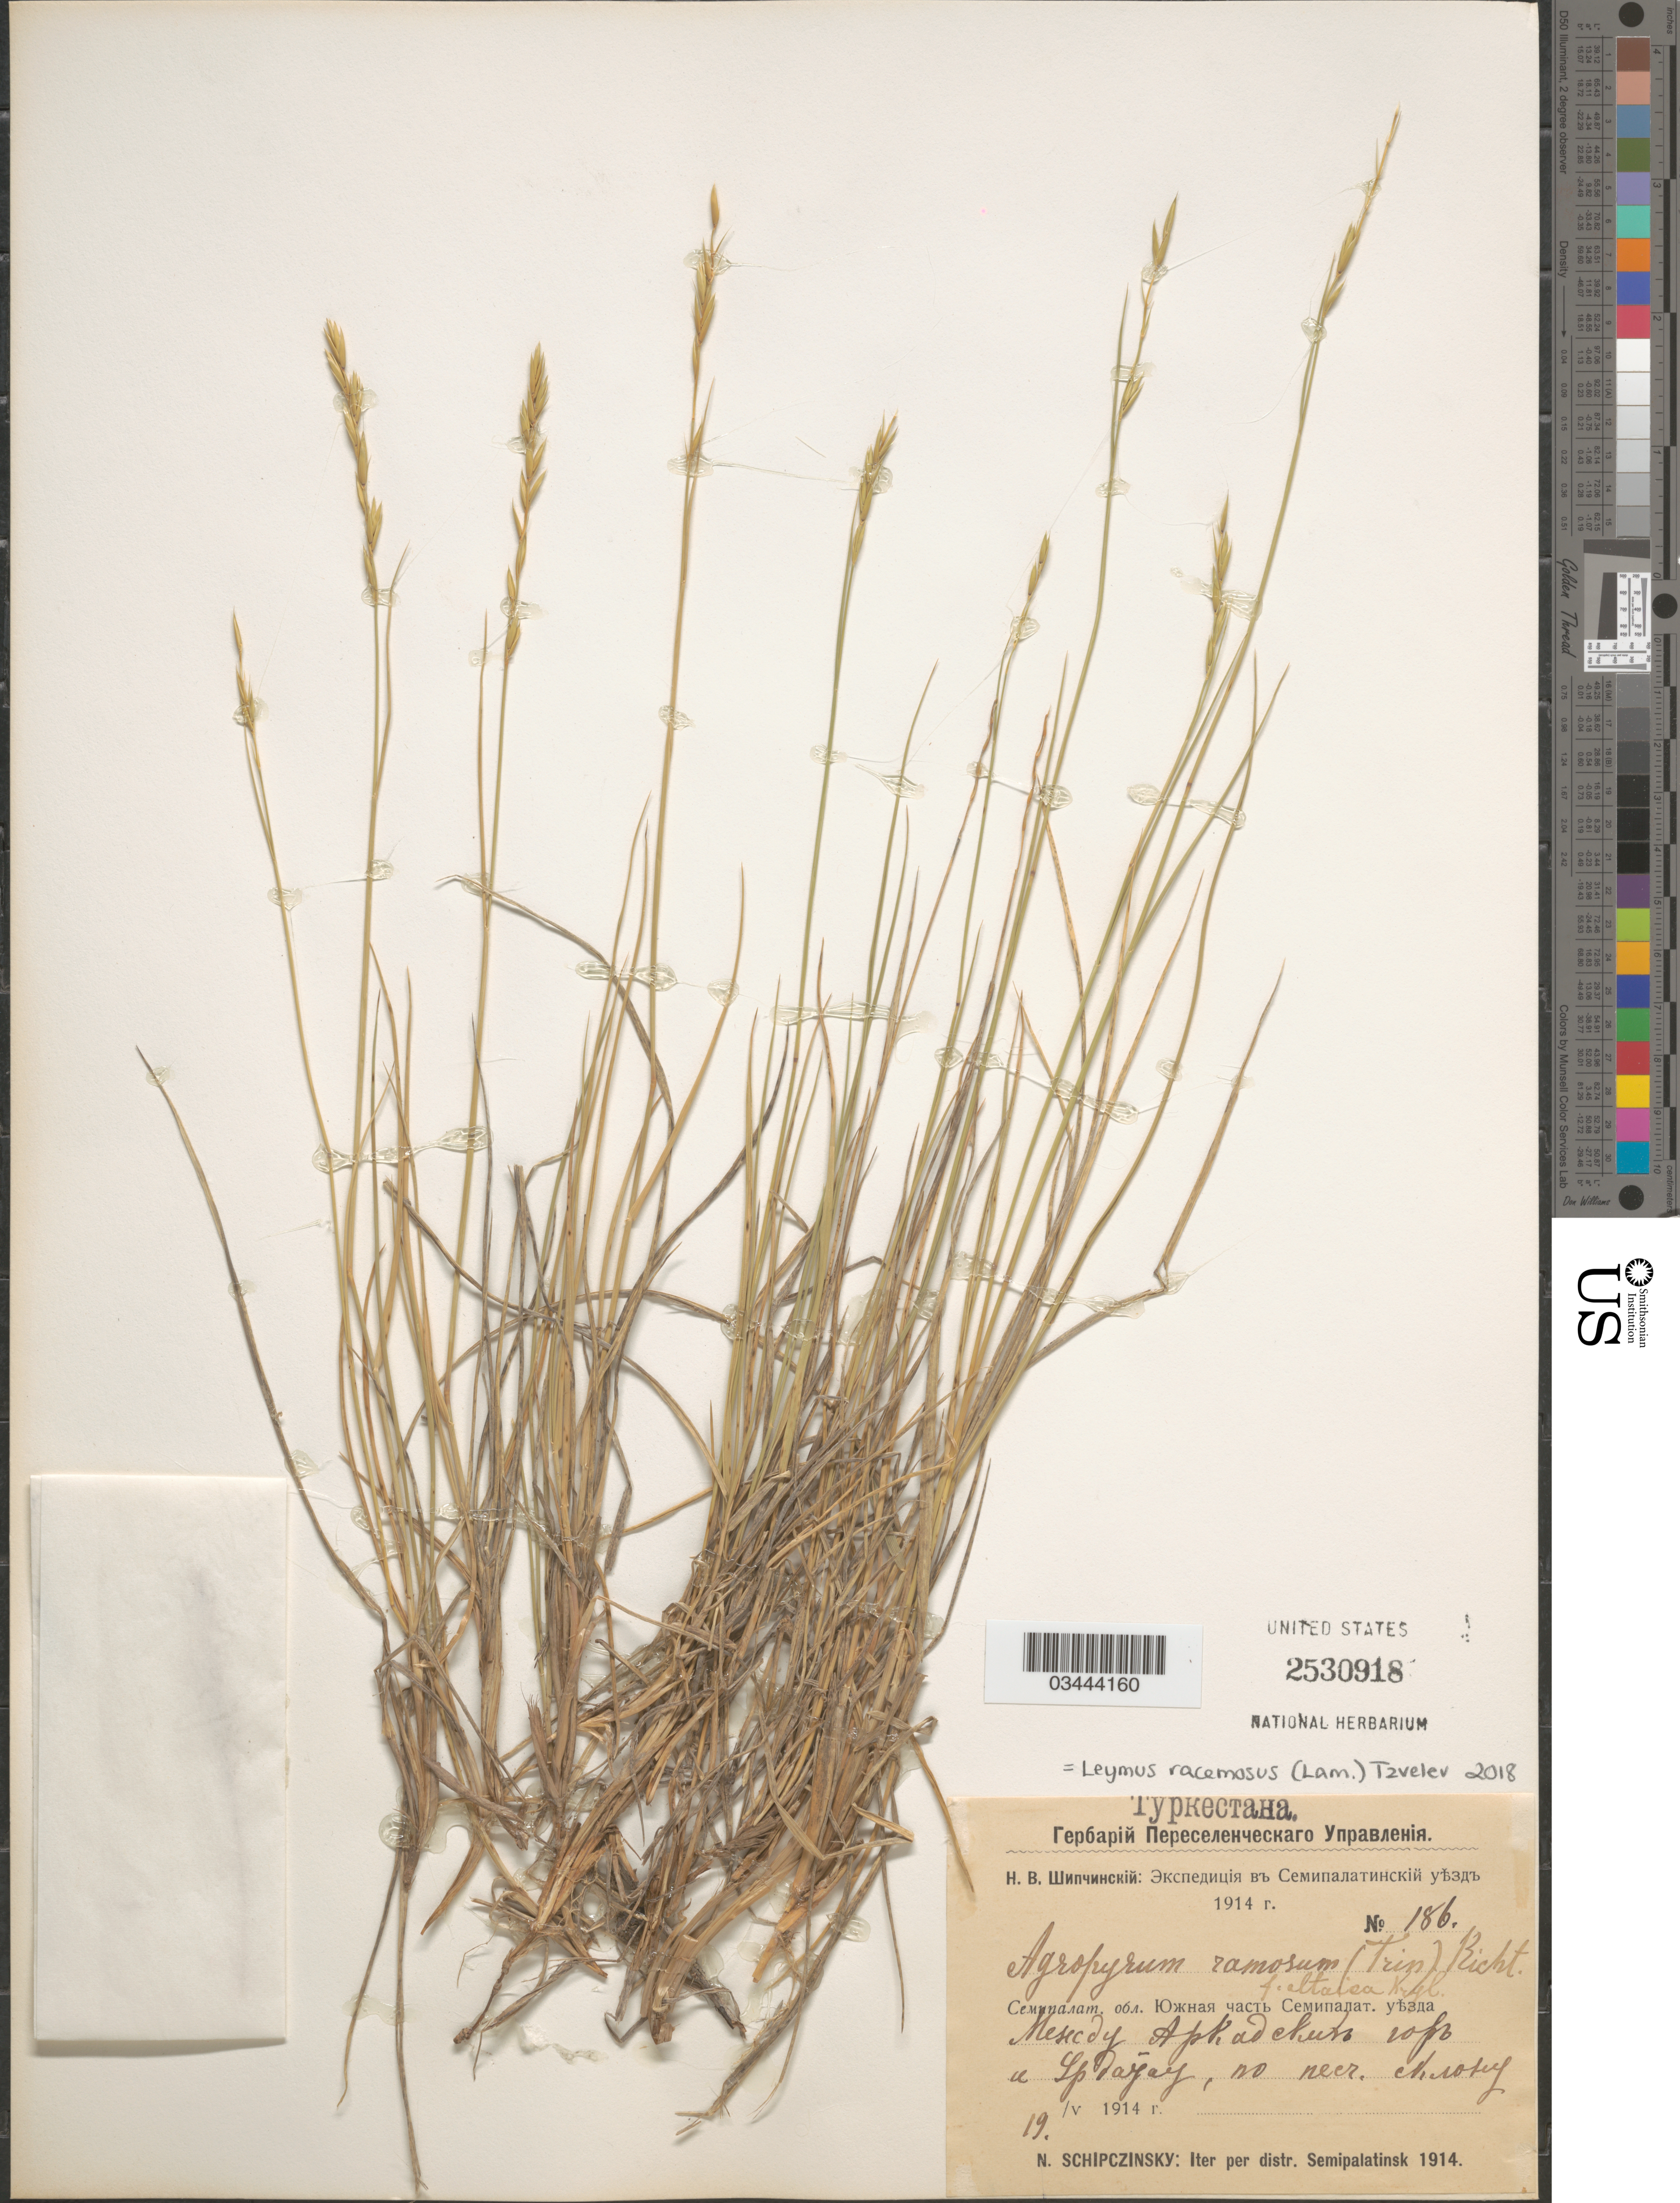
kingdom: Plantae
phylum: Tracheophyta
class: Liliopsida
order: Poales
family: Poaceae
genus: Leymus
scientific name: Leymus racemosus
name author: (Lam.) Tzvelev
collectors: N. Schipczinsky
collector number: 186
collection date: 1914-05-19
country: Kazakhstan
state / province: East Kazakhstan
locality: X. Iter per distr. Semipalatinsk. Between Arkadskiye Mts and Urdautau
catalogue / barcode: US 2530918